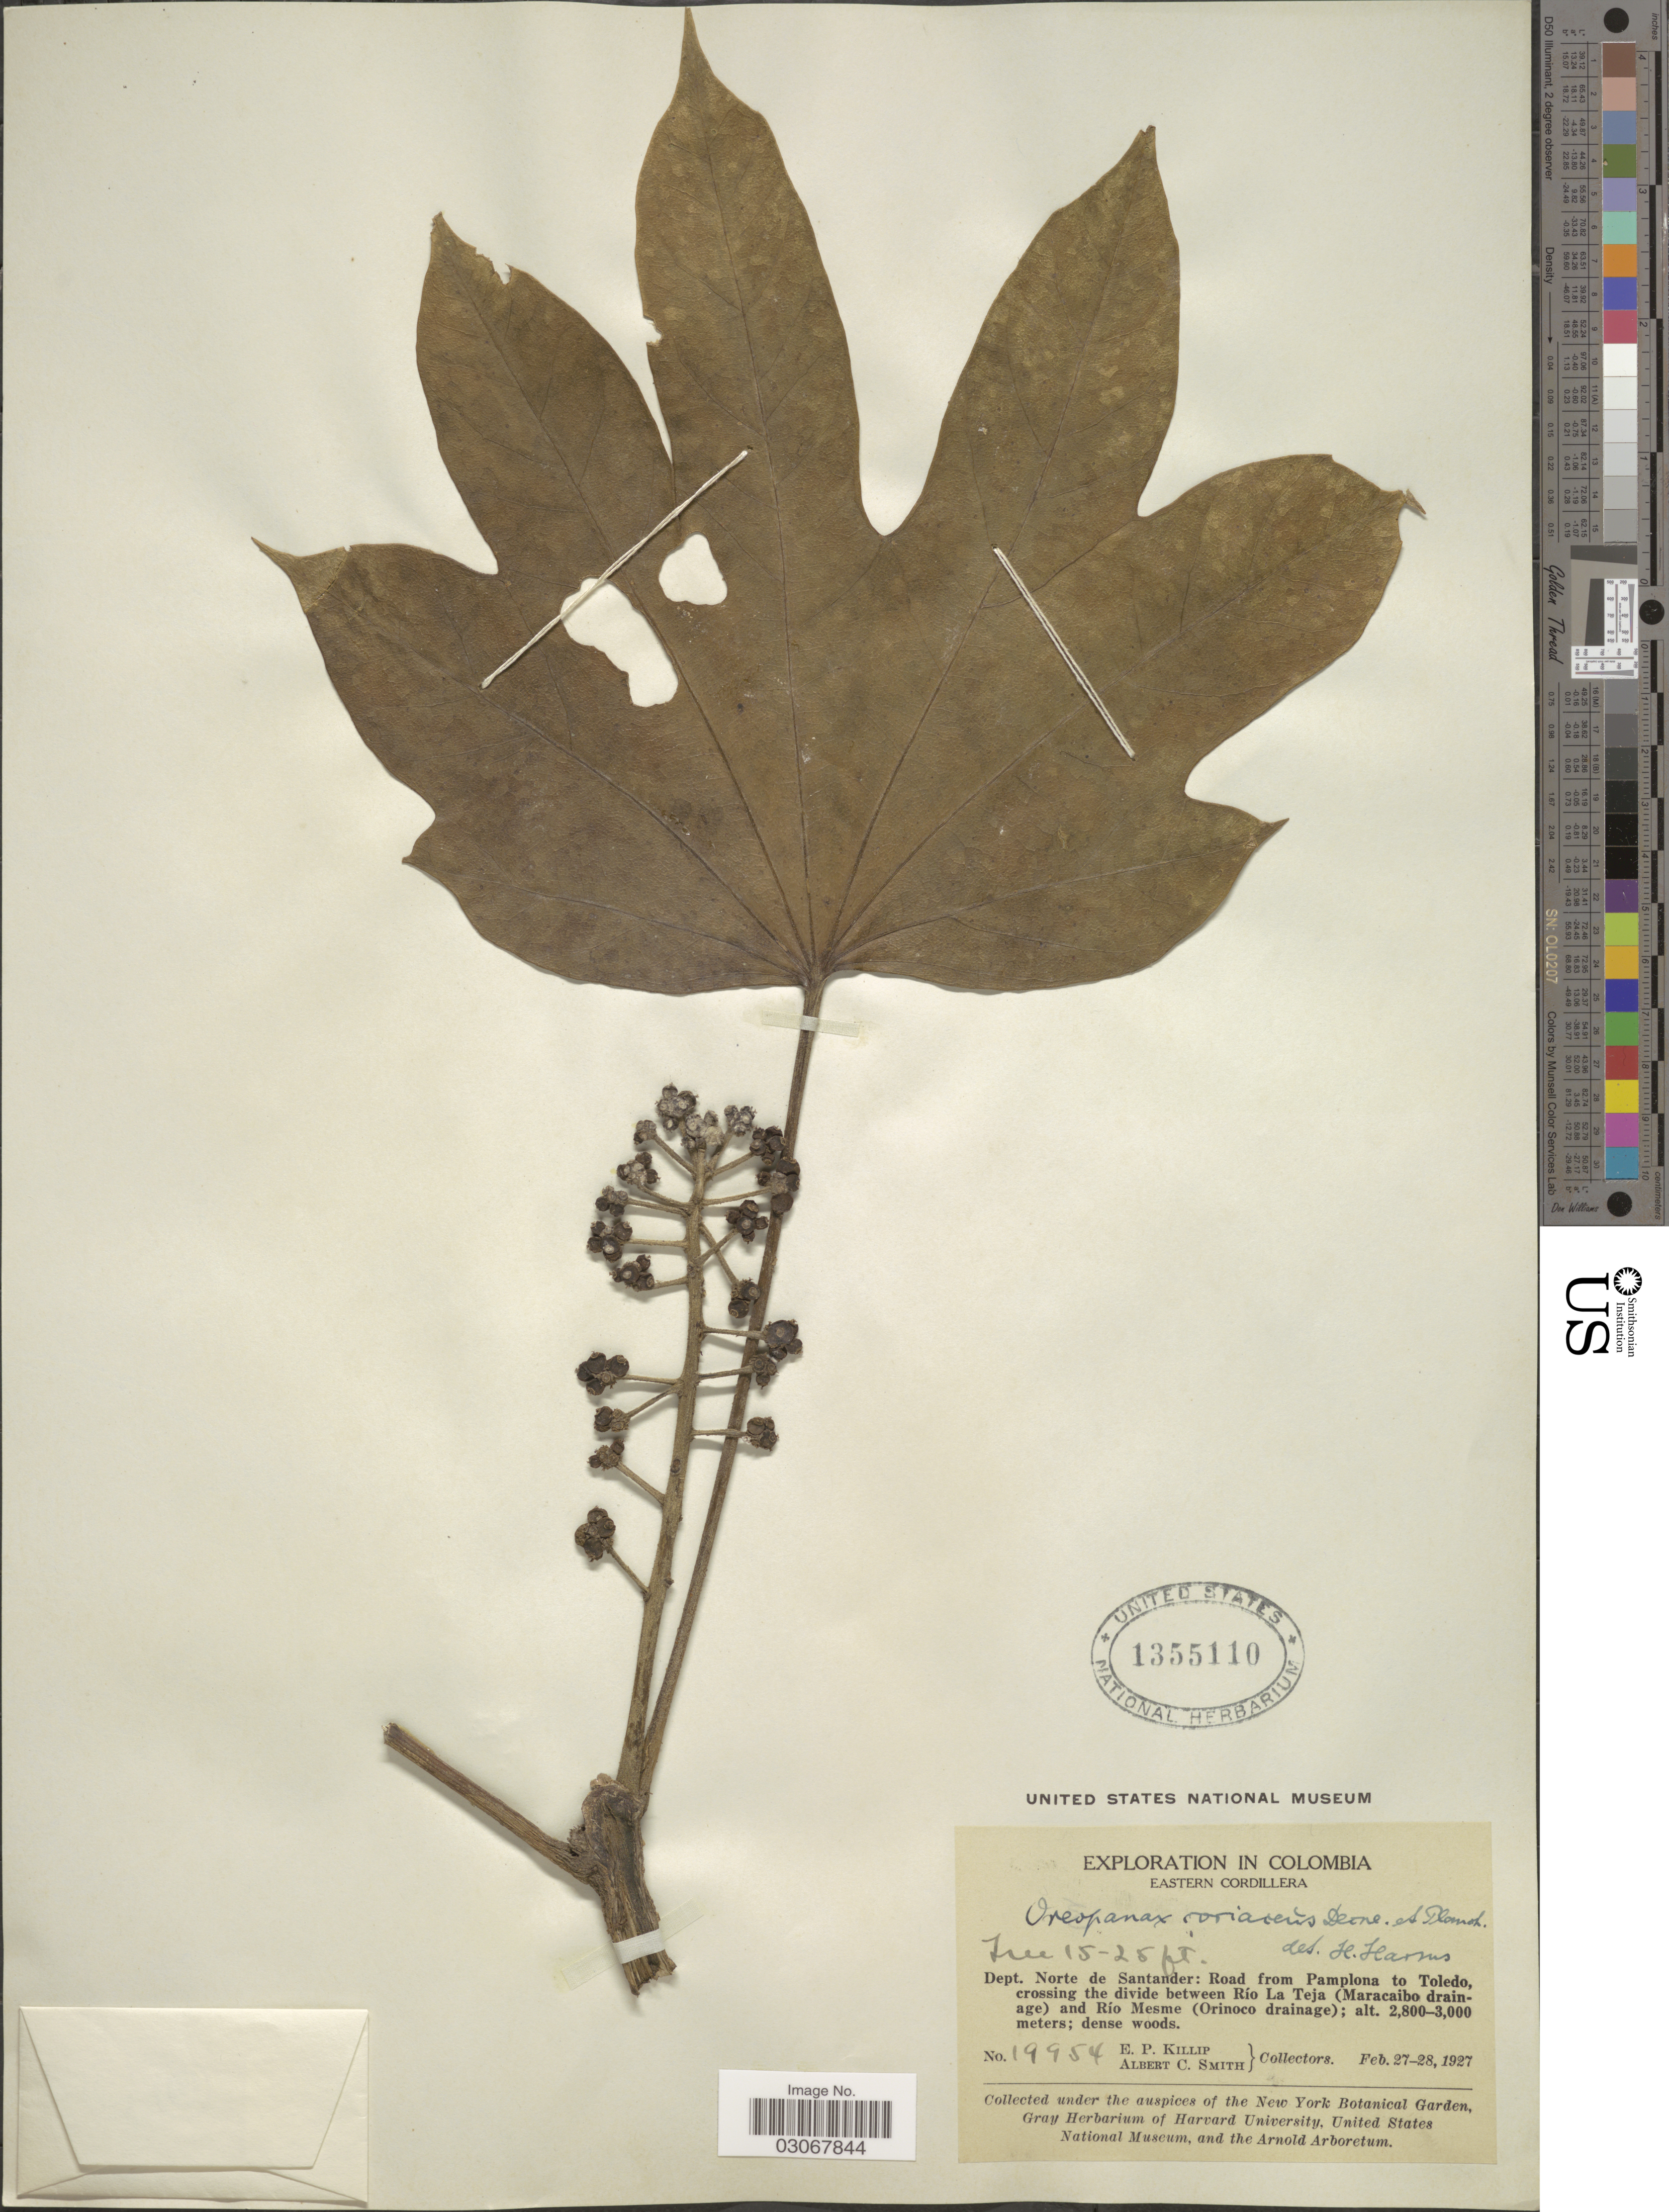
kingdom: Plantae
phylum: Tracheophyta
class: Magnoliopsida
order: Apiales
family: Araliaceae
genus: Oreopanax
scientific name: Oreopanax coriaceus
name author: Decne. & Planch. ex Harms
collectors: E. P. Killip & A. C. Smith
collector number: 19954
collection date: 1927-02-27/1927-02-28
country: Colombia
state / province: Norte de Santander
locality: Eastern Cordillera. Dept. Norte de Santander: Road from Pamplona to Toledo, crossing the divide between Río La Teja (Maracaibo drainage) and Río Mesme (Orinoco drainage).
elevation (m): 2800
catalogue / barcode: US 1355110